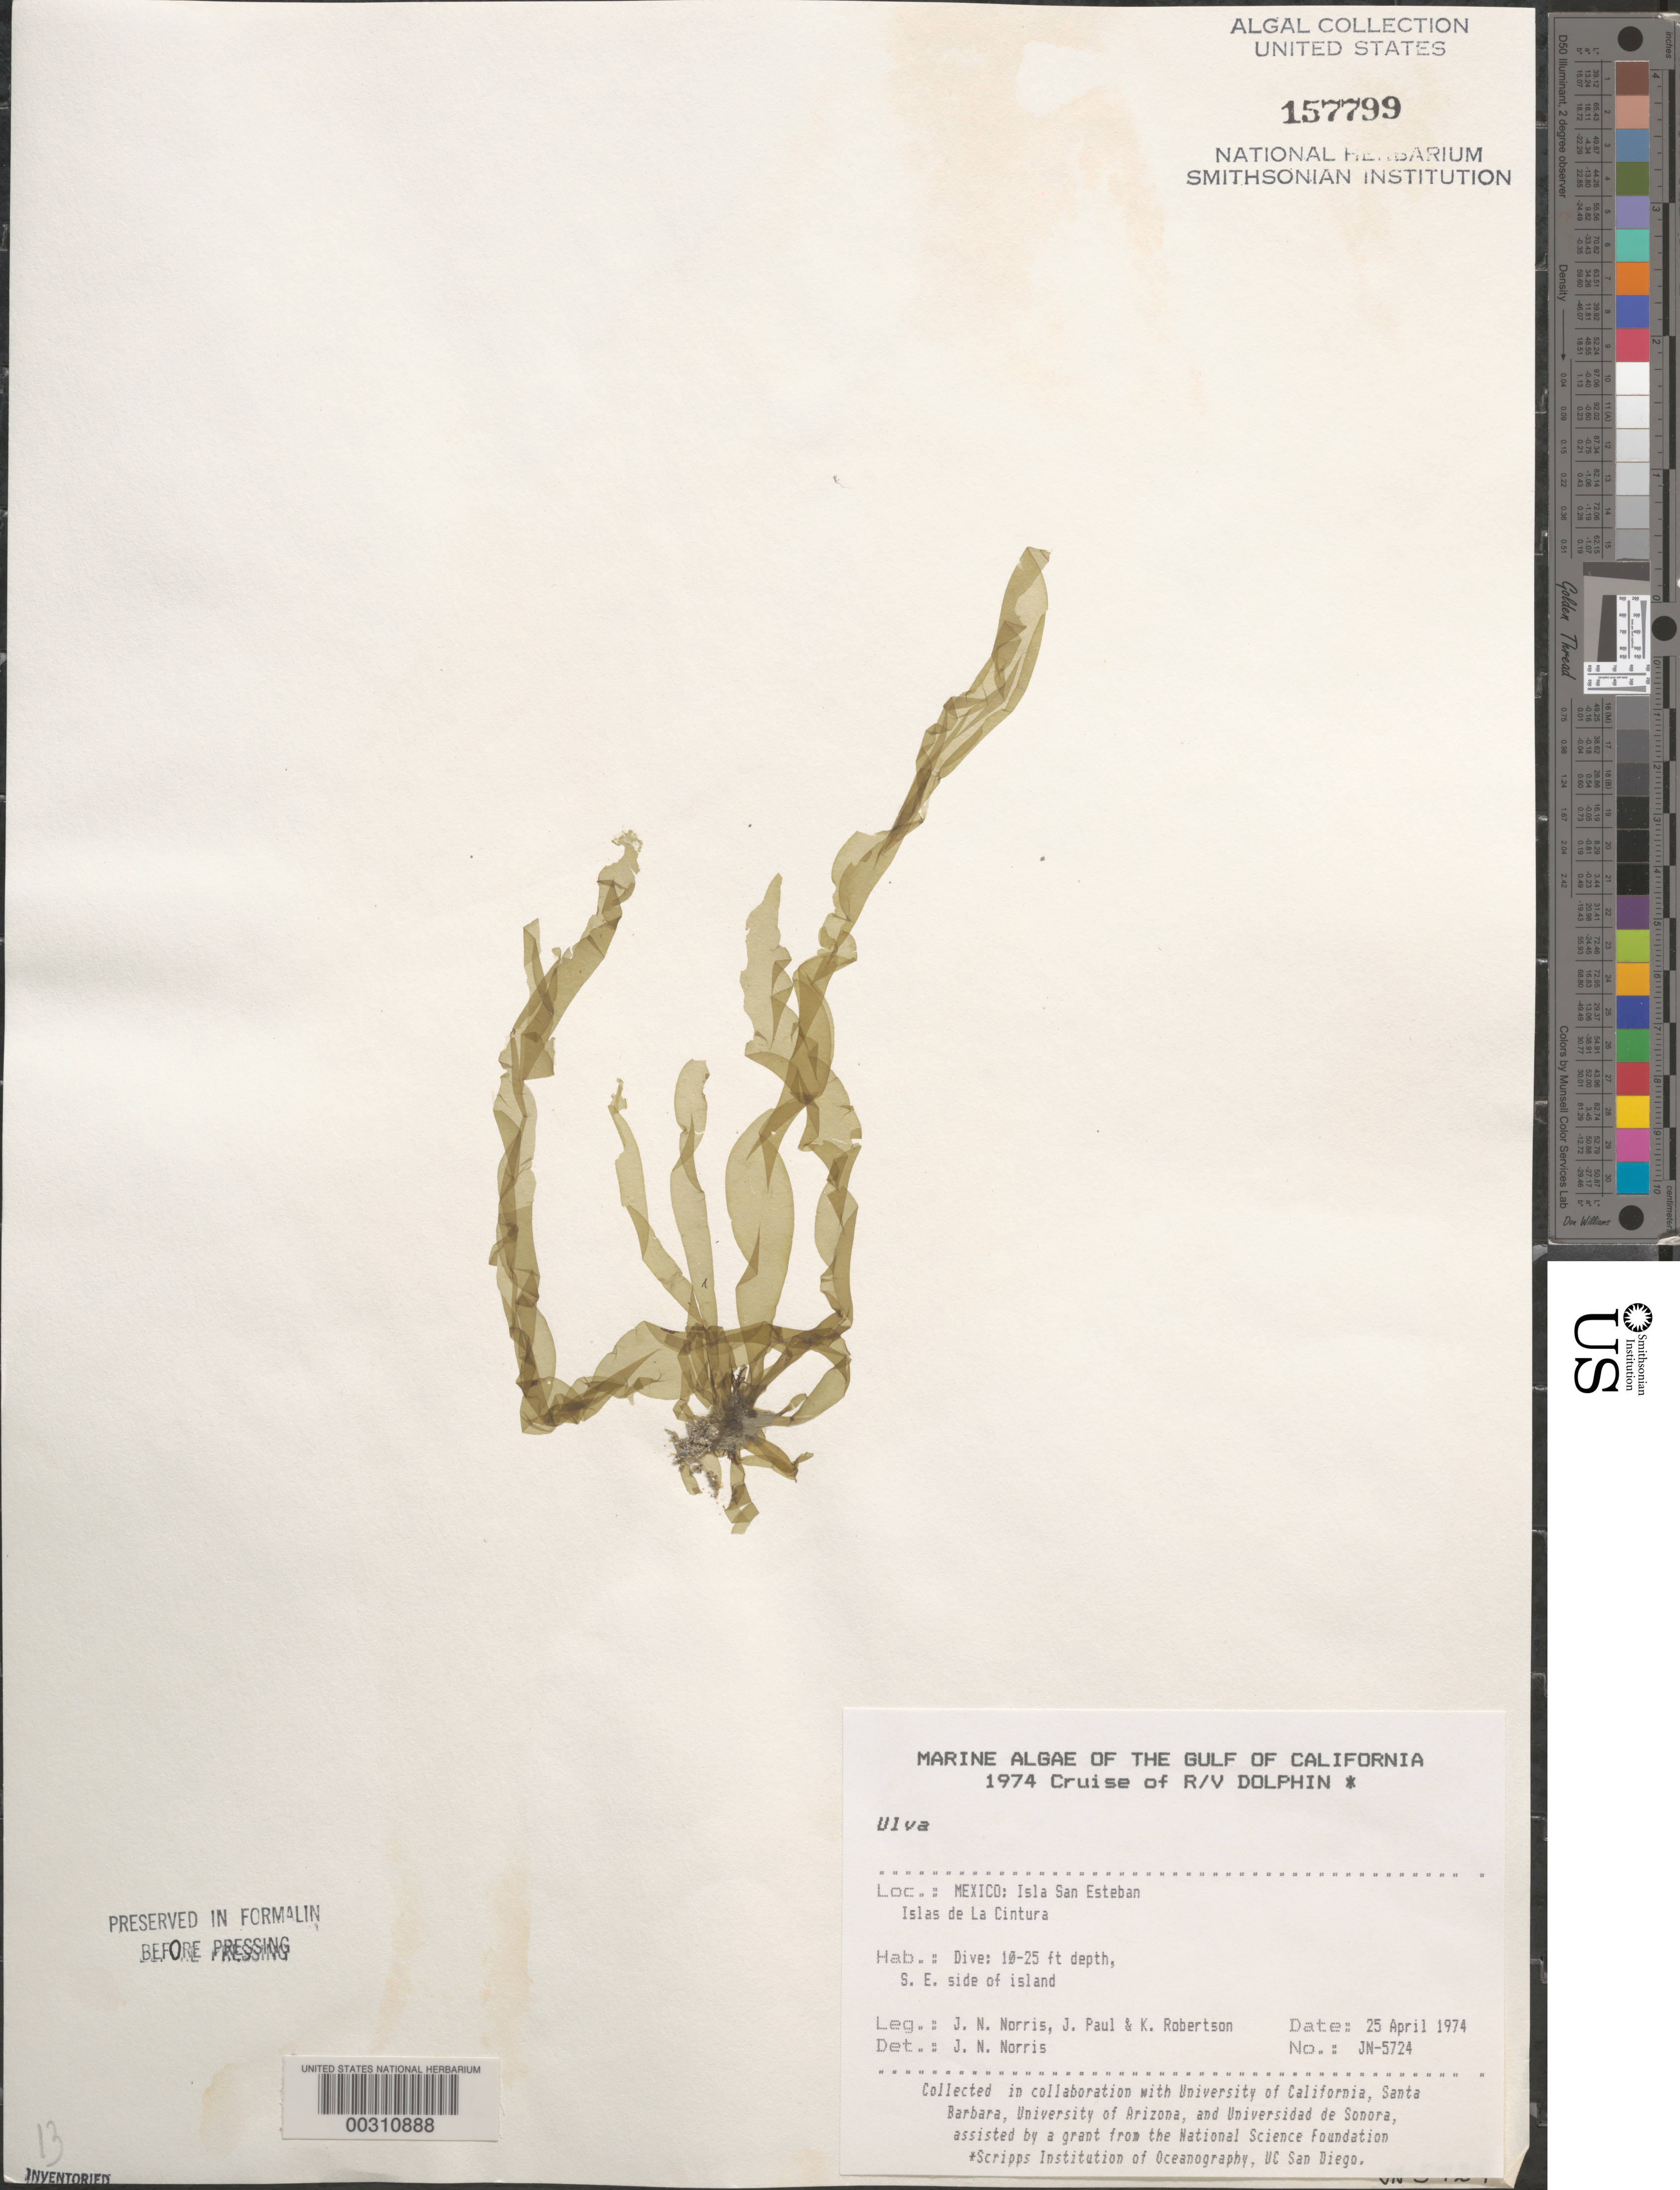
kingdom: Plantae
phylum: Chlorophyta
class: Ulvophyceae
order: Ulvales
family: Ulvaceae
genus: Ulva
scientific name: Ulva sp.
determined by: Norris, James N.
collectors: J. N. Norris, J. Paul & K. Robertson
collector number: JN-5724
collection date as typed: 25 Apr 1974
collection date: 1974-04-25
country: Mexico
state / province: Baja California Norte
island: Isla San Esteban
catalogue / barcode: US 157799